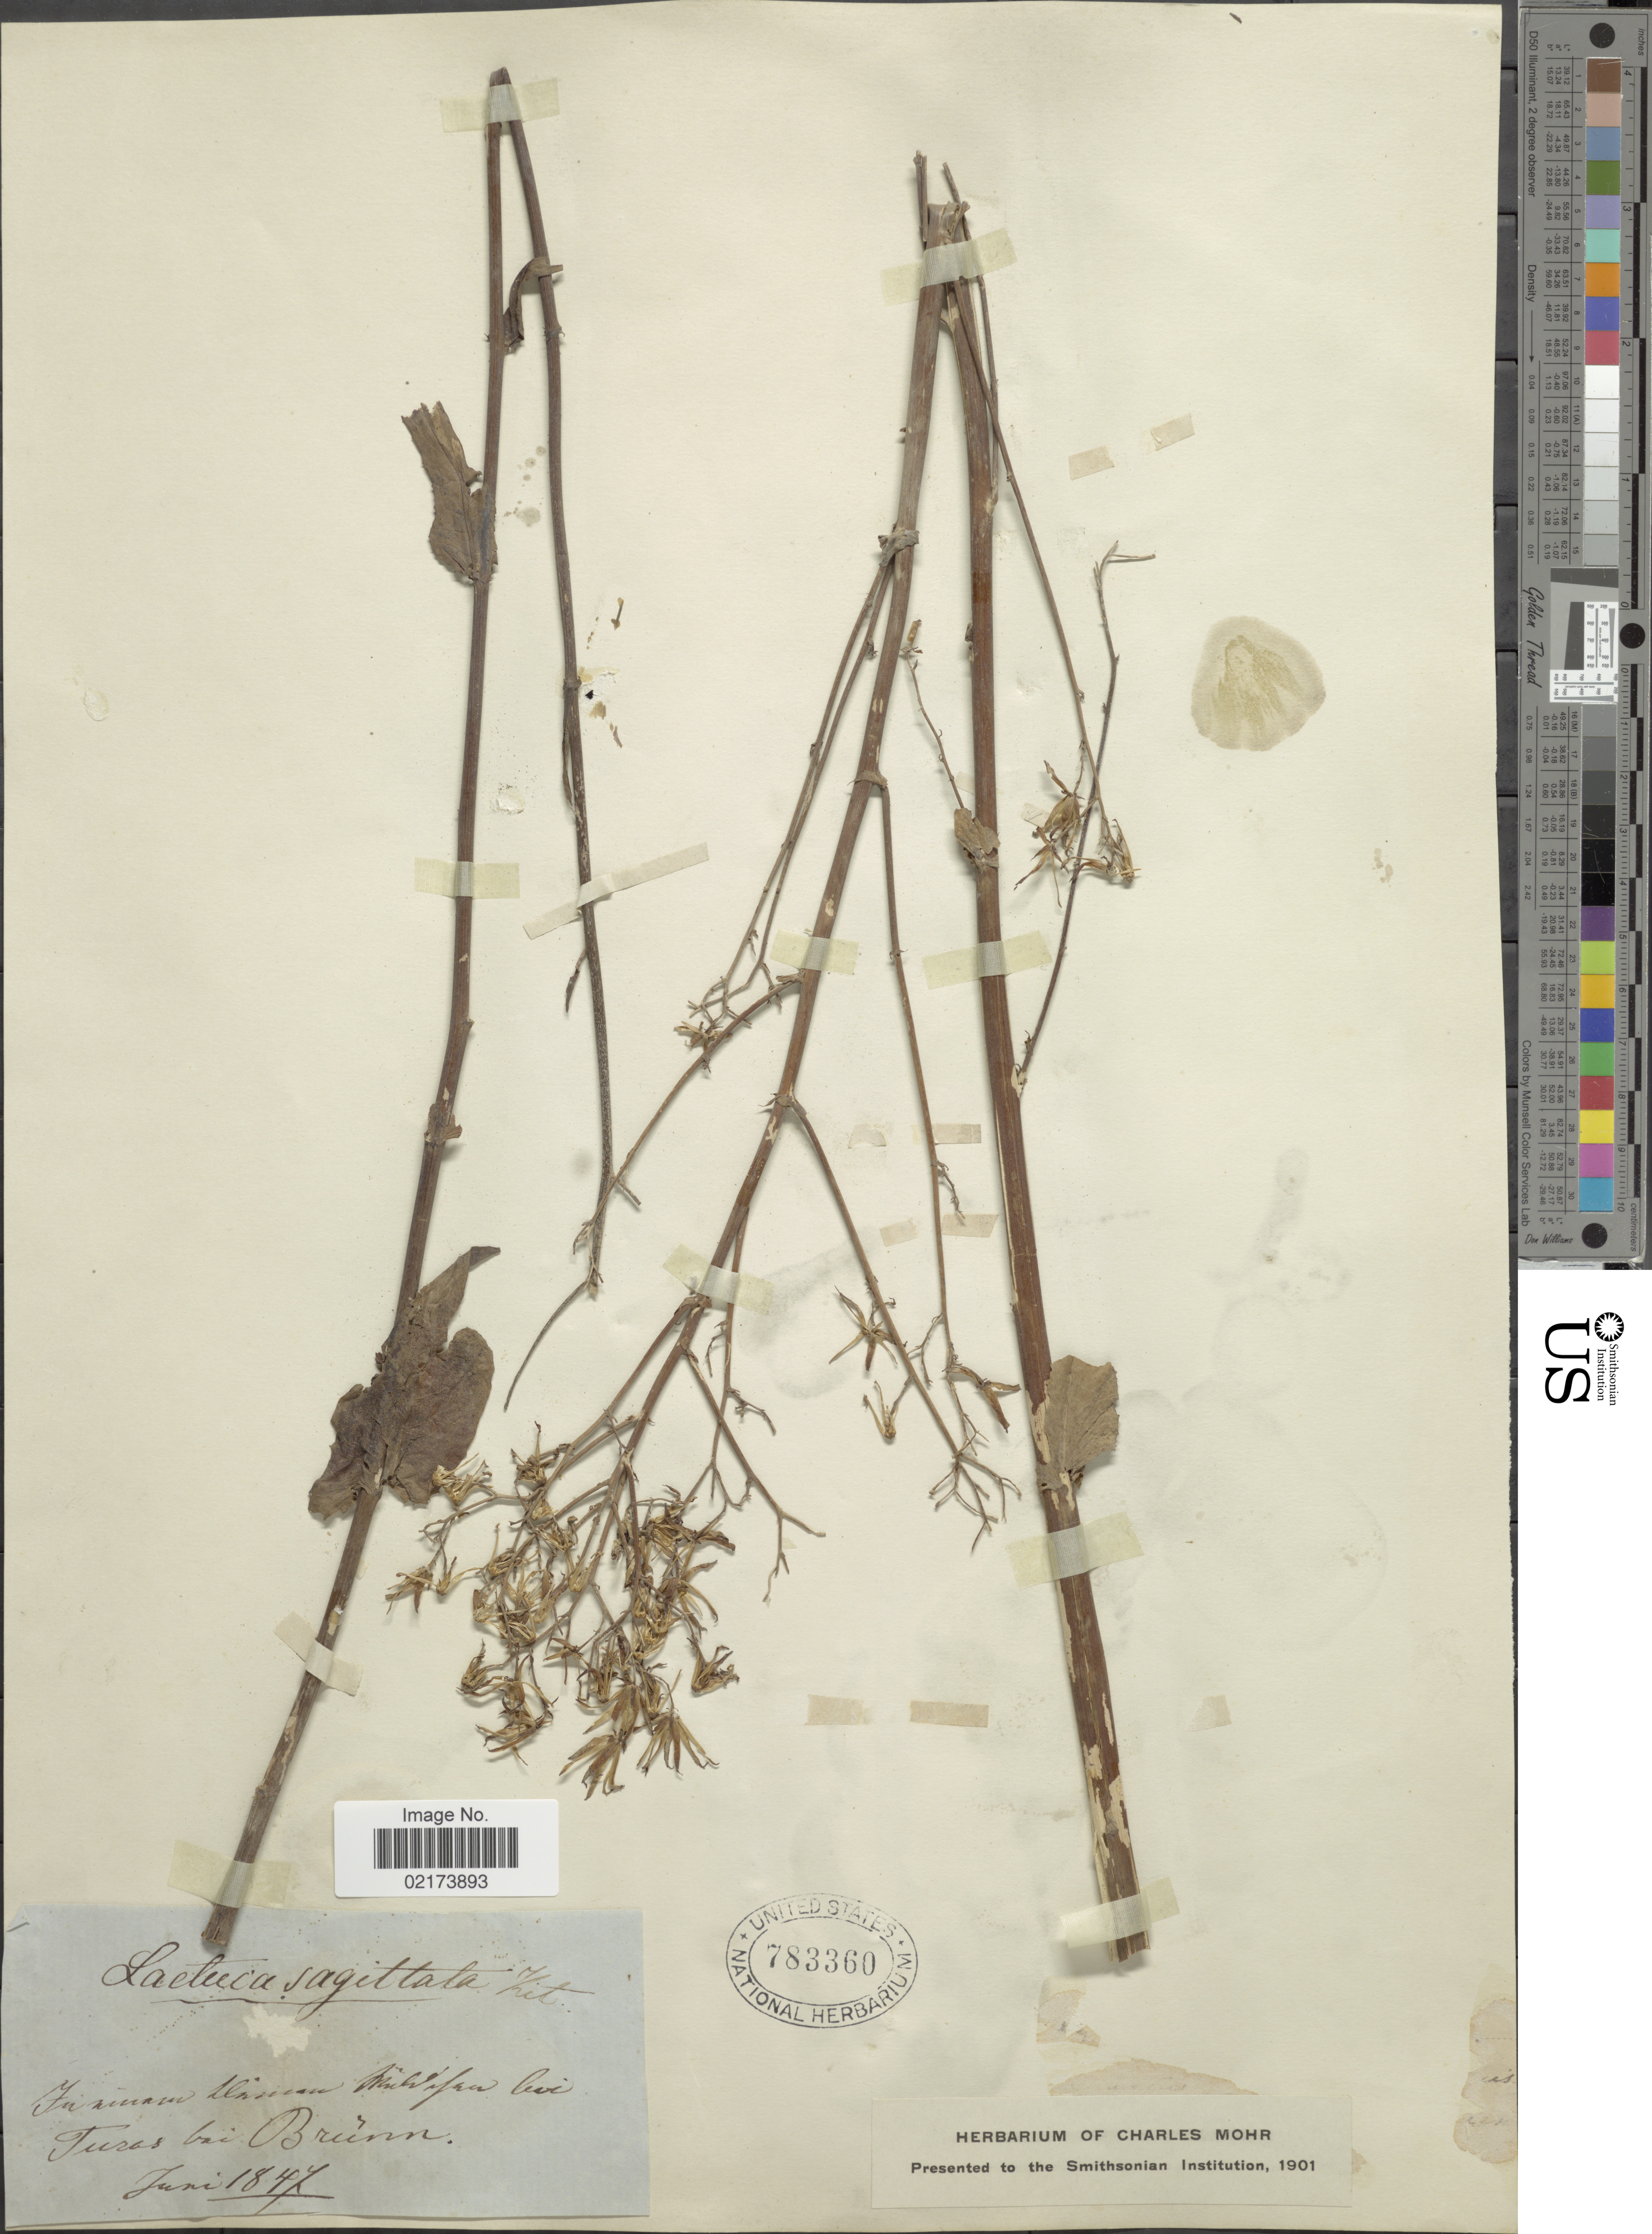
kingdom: Plantae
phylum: Tracheophyta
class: Magnoliopsida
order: Asterales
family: Asteraceae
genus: Lactuca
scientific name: Lactuca quercina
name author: L.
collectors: ex herb. Charles Mohr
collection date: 1847-06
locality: Turas bei Brunn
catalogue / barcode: US 783360